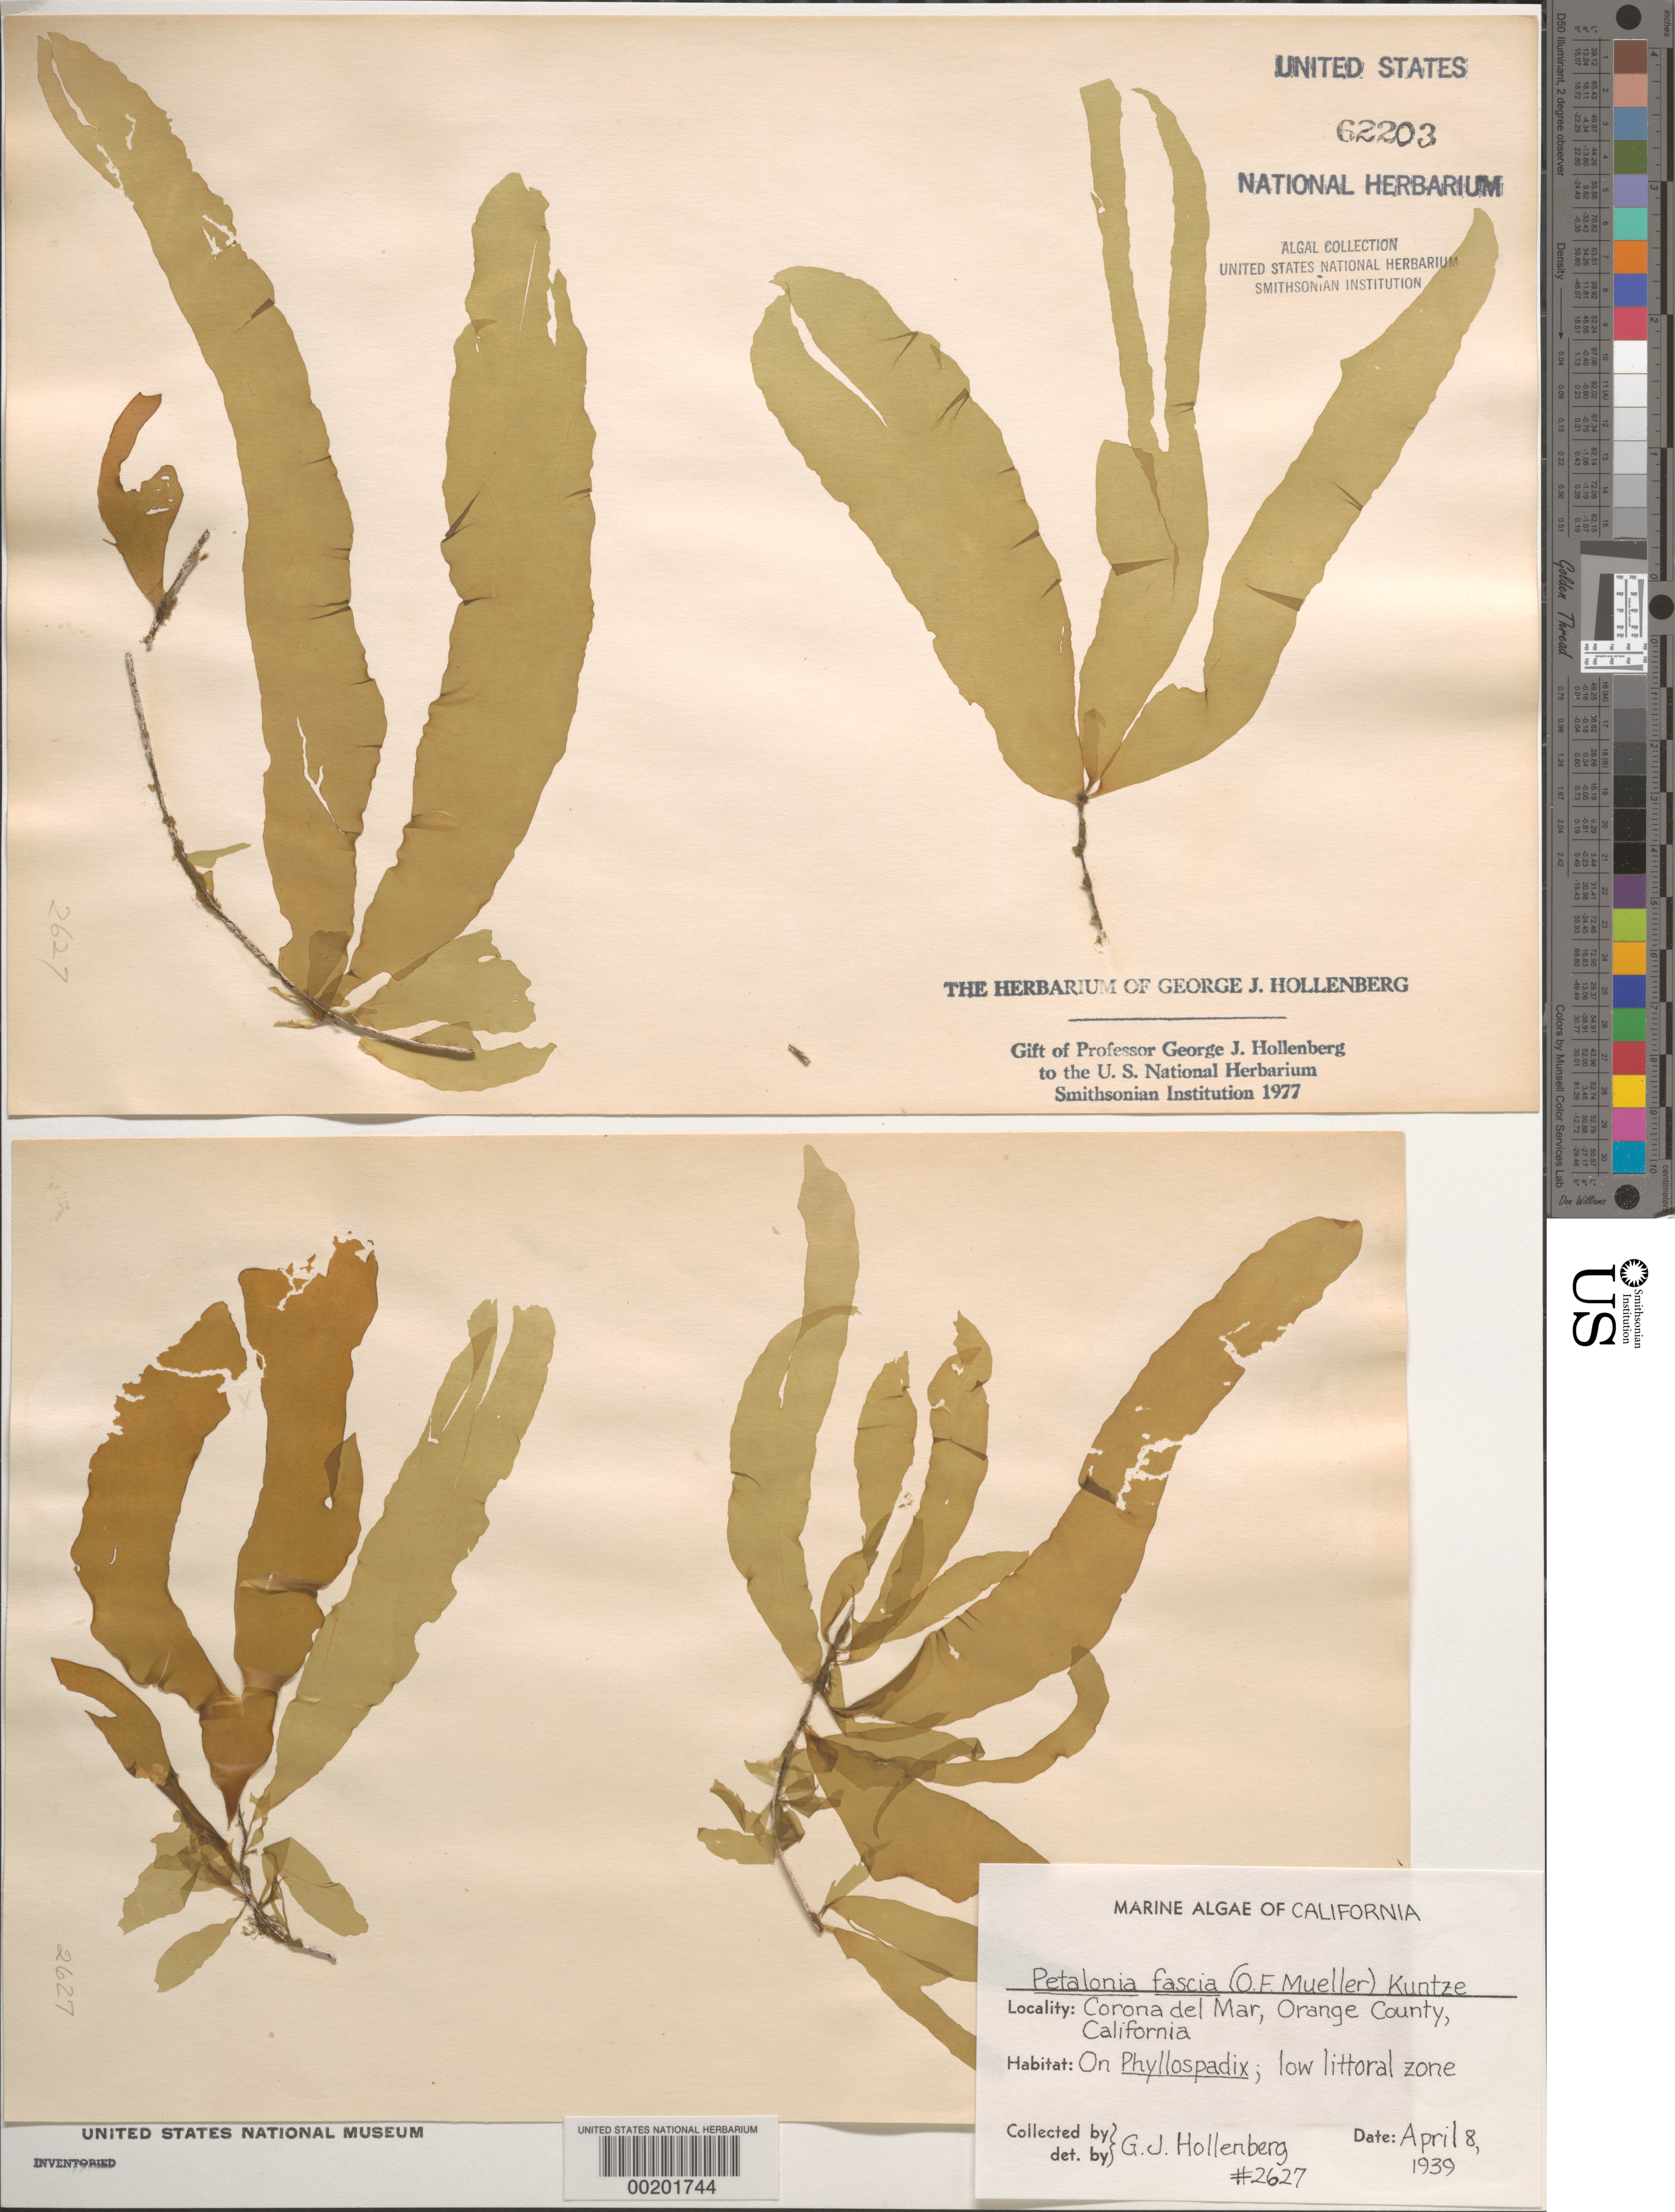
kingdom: Chromista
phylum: Ochrophyta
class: Phaeophyceae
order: Scytosiphonales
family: Scytosiphonaceae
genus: Petalonia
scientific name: Petalonia fascia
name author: (O.F. Müller) Kuntze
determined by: Hollenberg, George J.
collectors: G. Hollenberg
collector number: GJH 2627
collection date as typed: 08 Apr 1939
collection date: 1939-04-08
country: United States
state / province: California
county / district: Orange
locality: Corona del Mar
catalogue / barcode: US 62203